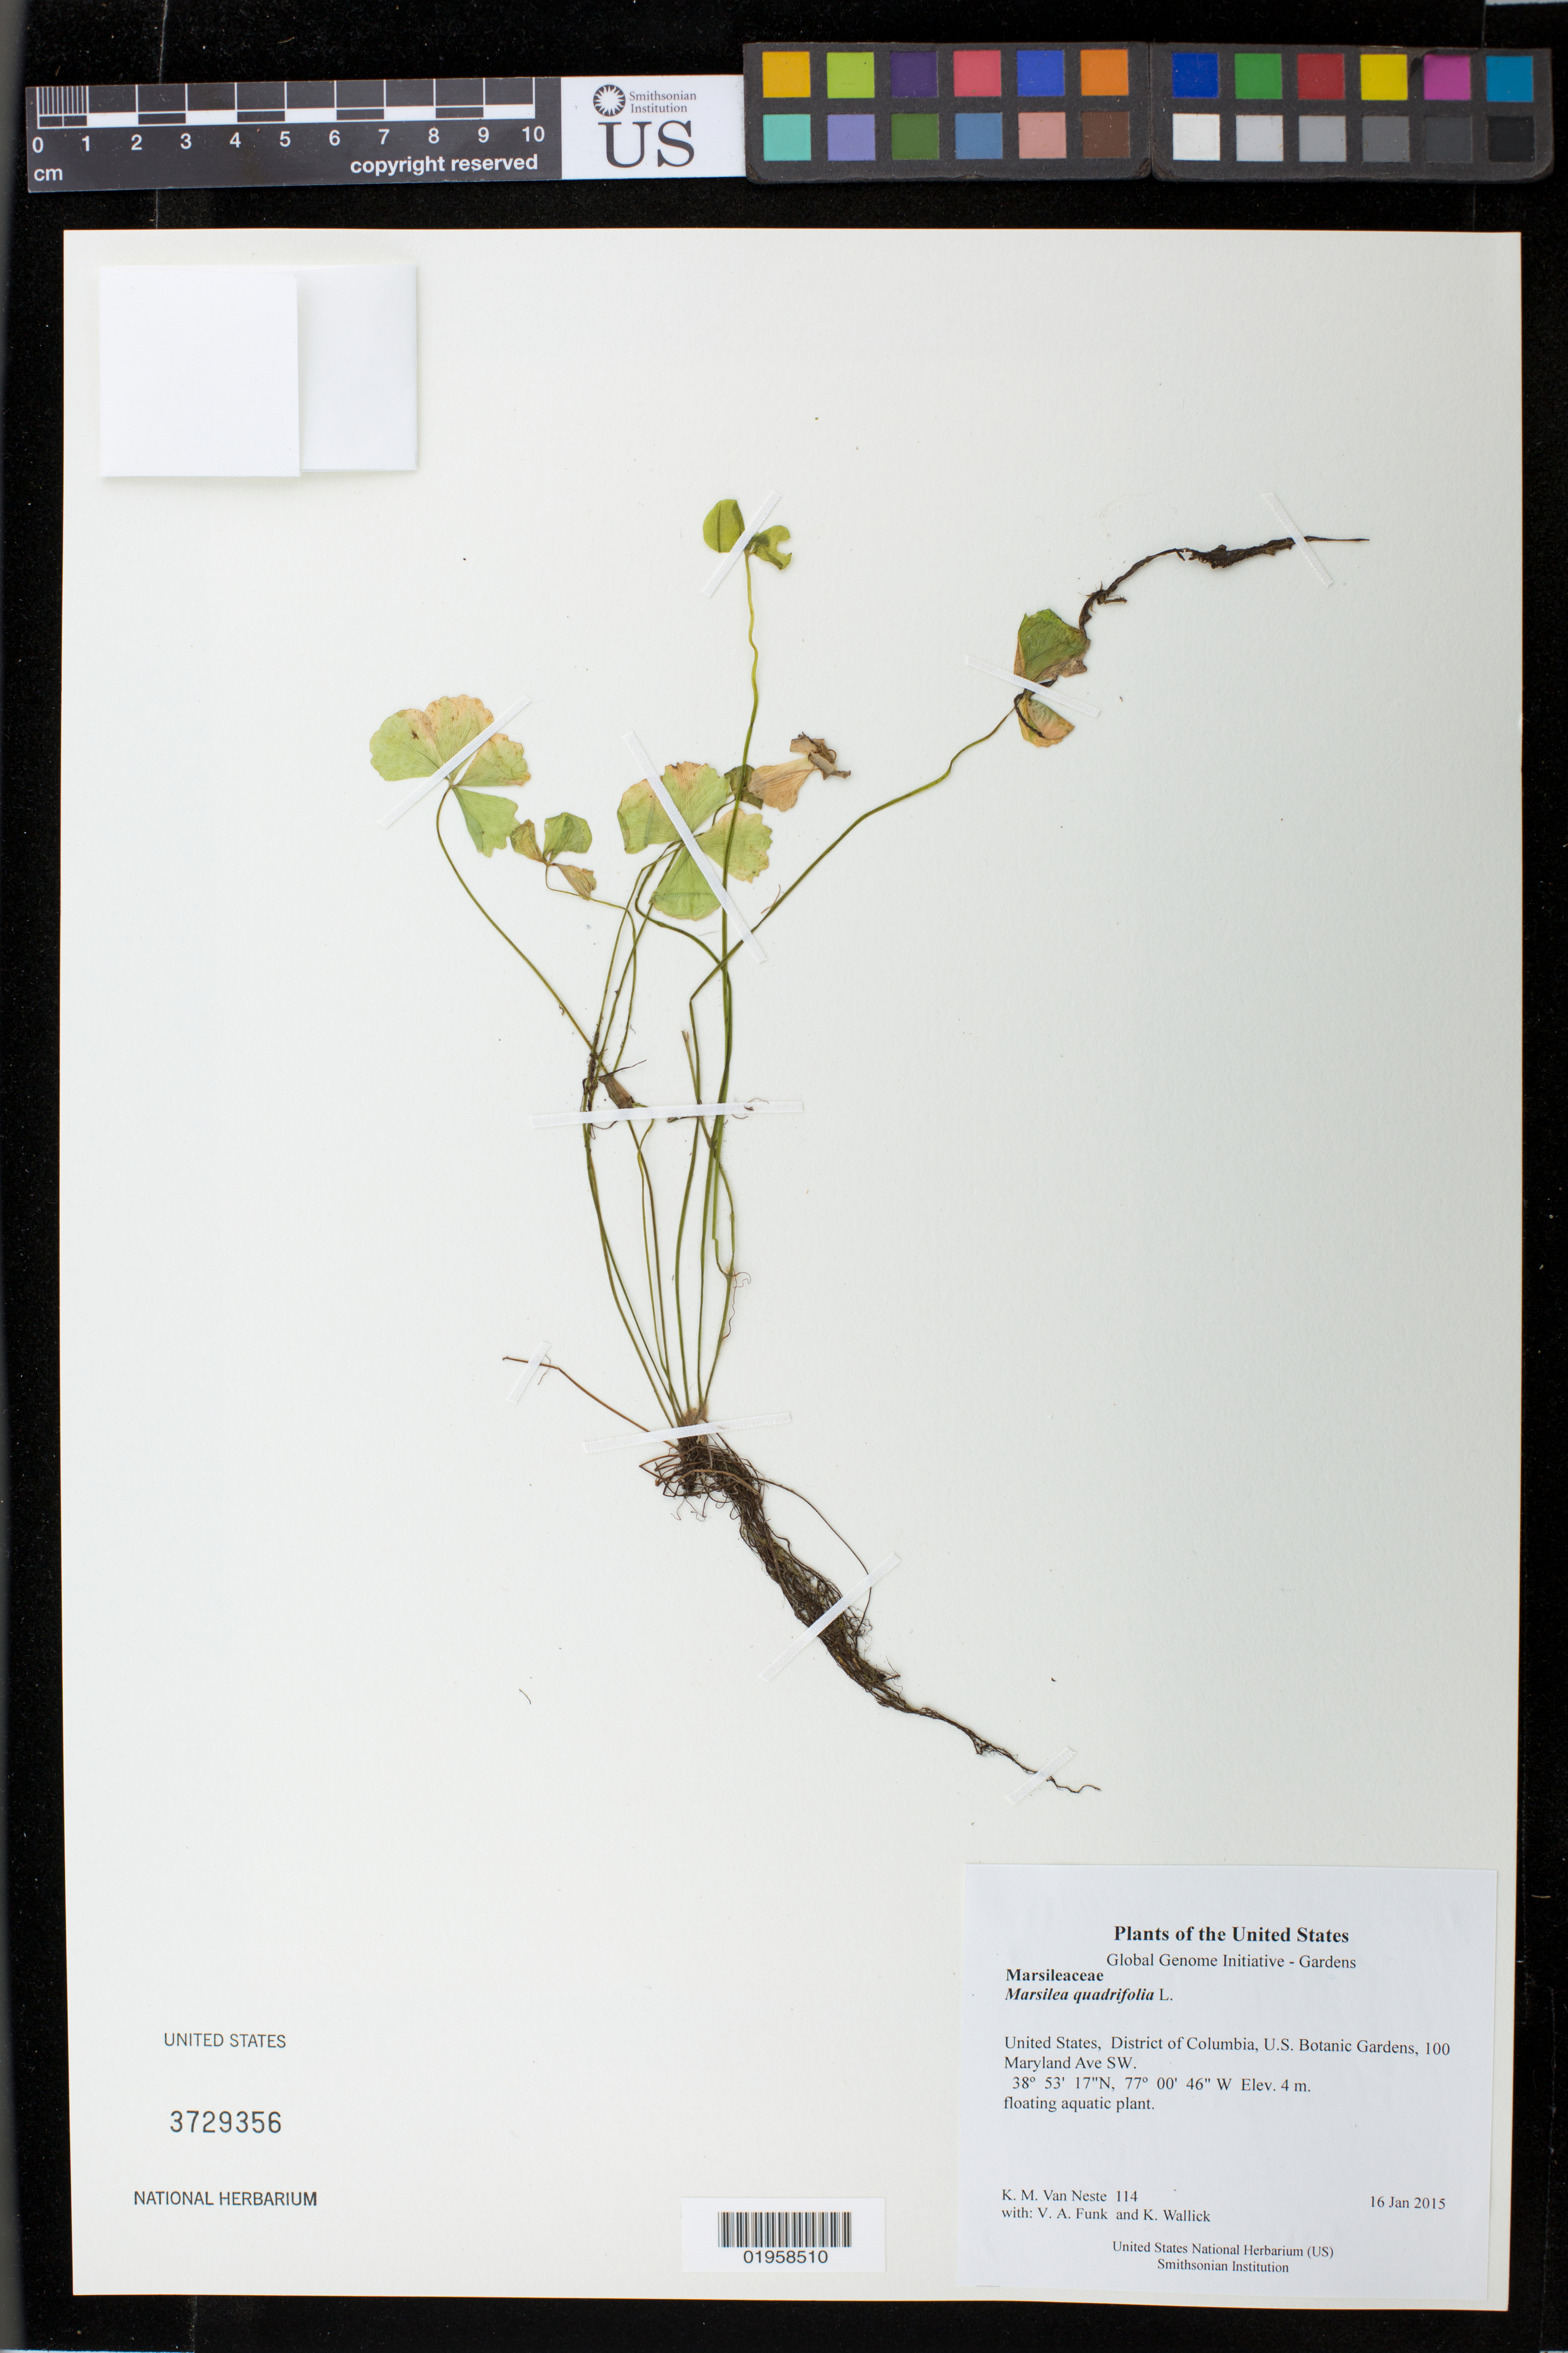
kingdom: Plantae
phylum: Tracheophyta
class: Polypodiopsida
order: Salviniales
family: Marsileaceae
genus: Marsilea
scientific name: Marsilea quadrifolia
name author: L.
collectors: K. M. Van Neste, V. Funk & K. Wallick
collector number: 114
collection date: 2015-01-16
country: United States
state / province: District of Columbia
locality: U.S. Botanic Gardens, 100 Maryland Ave SW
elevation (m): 4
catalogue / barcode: US 3729356